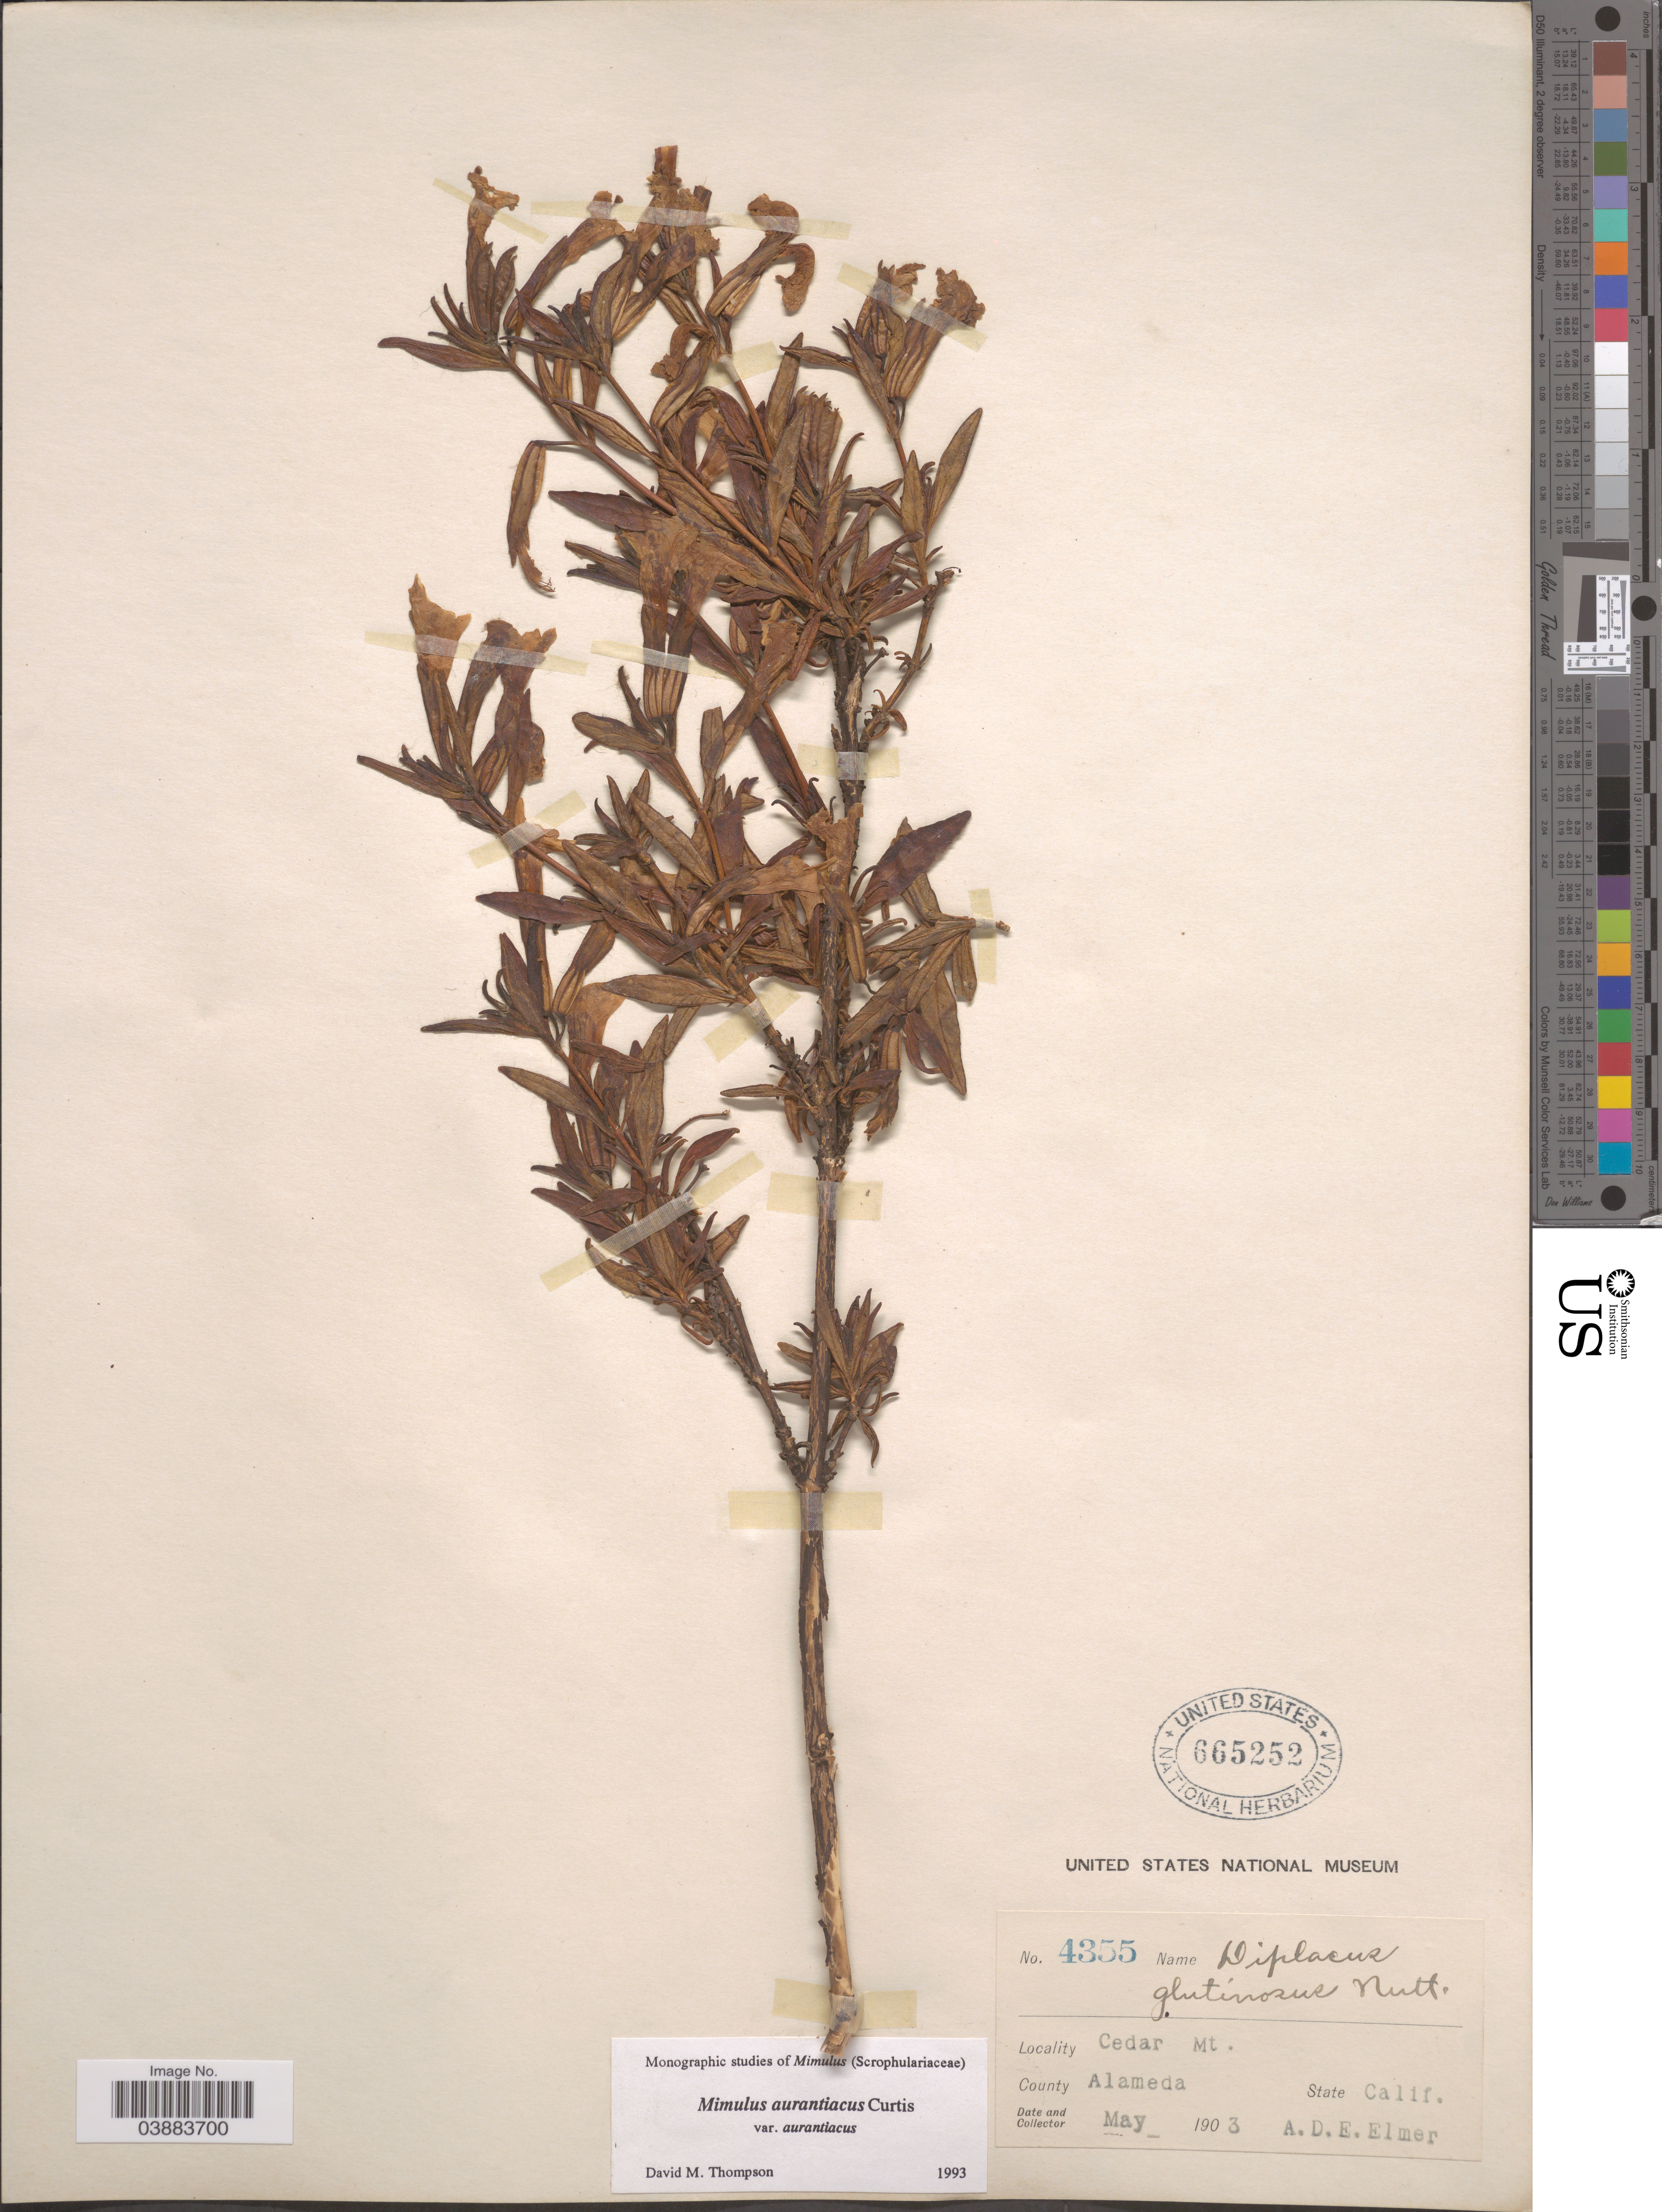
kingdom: Plantae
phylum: Tracheophyta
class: Magnoliopsida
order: Lamiales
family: Phrymaceae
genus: Diplacus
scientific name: Diplacus aurantiacus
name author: (Curtis) Jeps.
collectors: A. D. E. Elmer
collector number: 4355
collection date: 1903-05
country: United States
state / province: California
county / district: Alameda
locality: Cedar Mt. County Alameda.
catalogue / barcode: US 665252